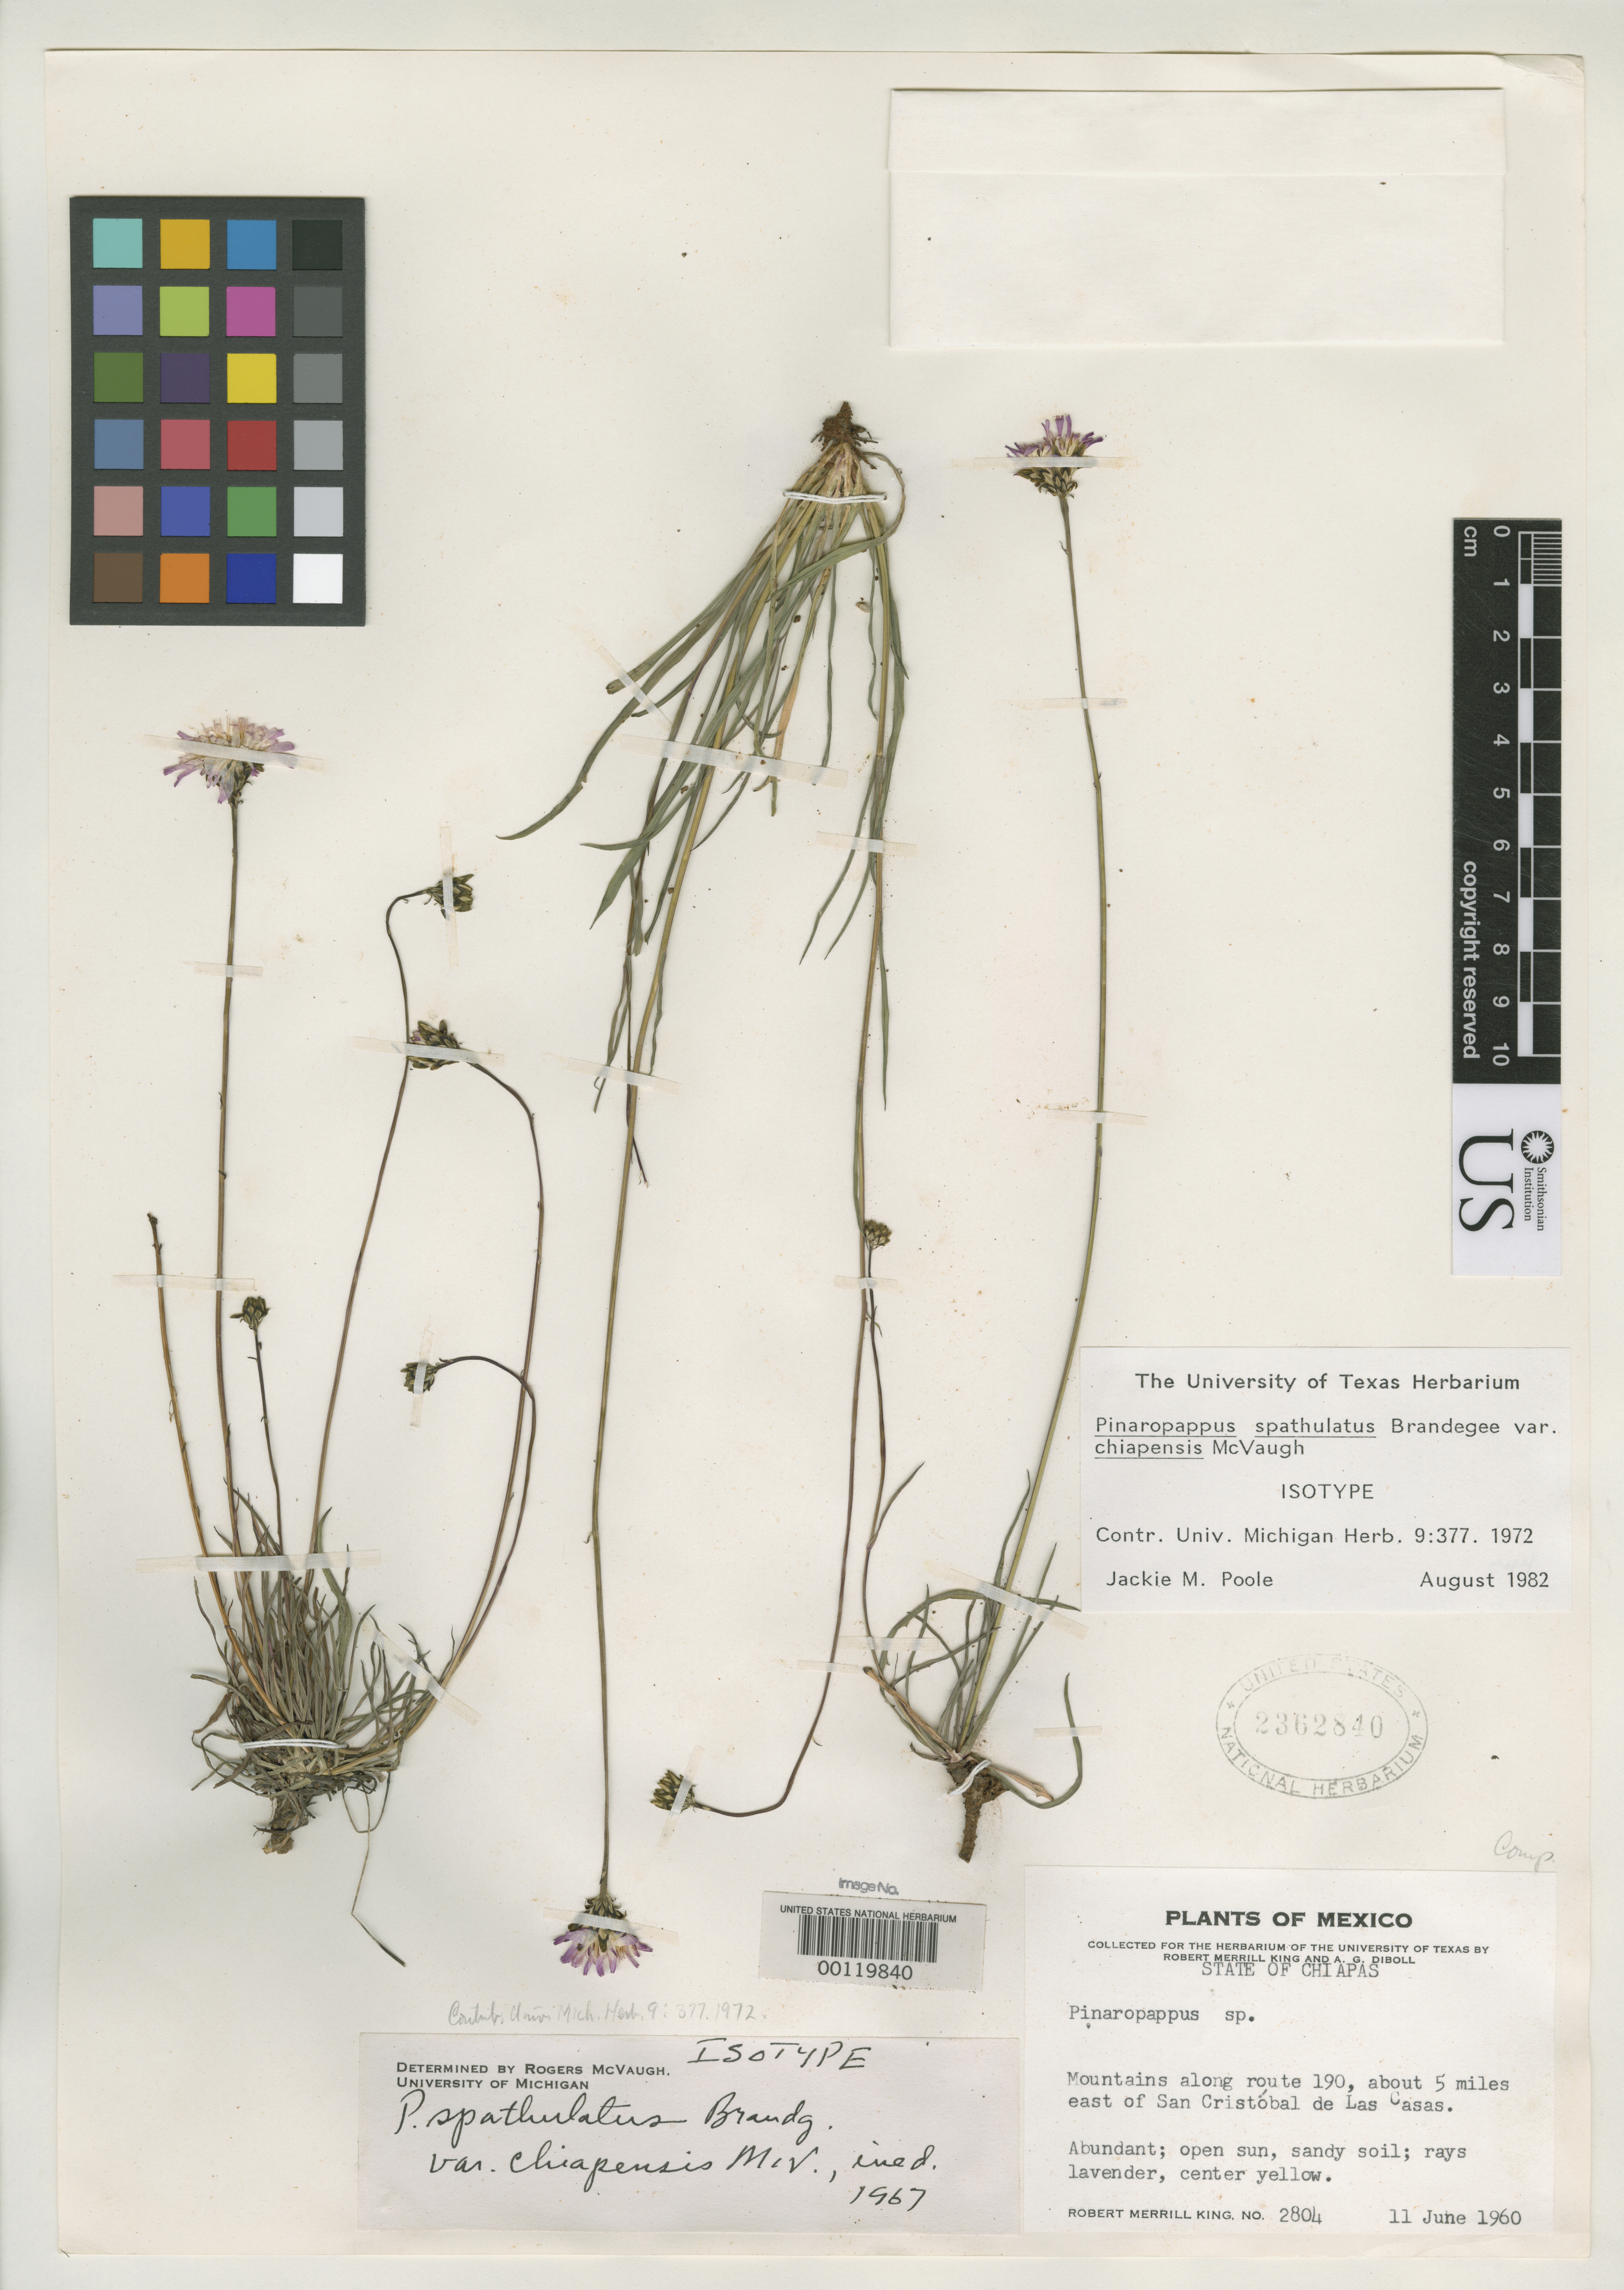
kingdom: Plantae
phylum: Tracheophyta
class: Magnoliopsida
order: Asterales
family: Asteraceae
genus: Pinaropappus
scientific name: Pinaropappus spathulatus var. chiapensis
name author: McVaugh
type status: Isotype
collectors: R. M. King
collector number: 2804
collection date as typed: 11 Jun 1960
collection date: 1960-06-11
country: Mexico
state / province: Chiapas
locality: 5 mi. E of San Cristobal de las Casas.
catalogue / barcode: US 2362840